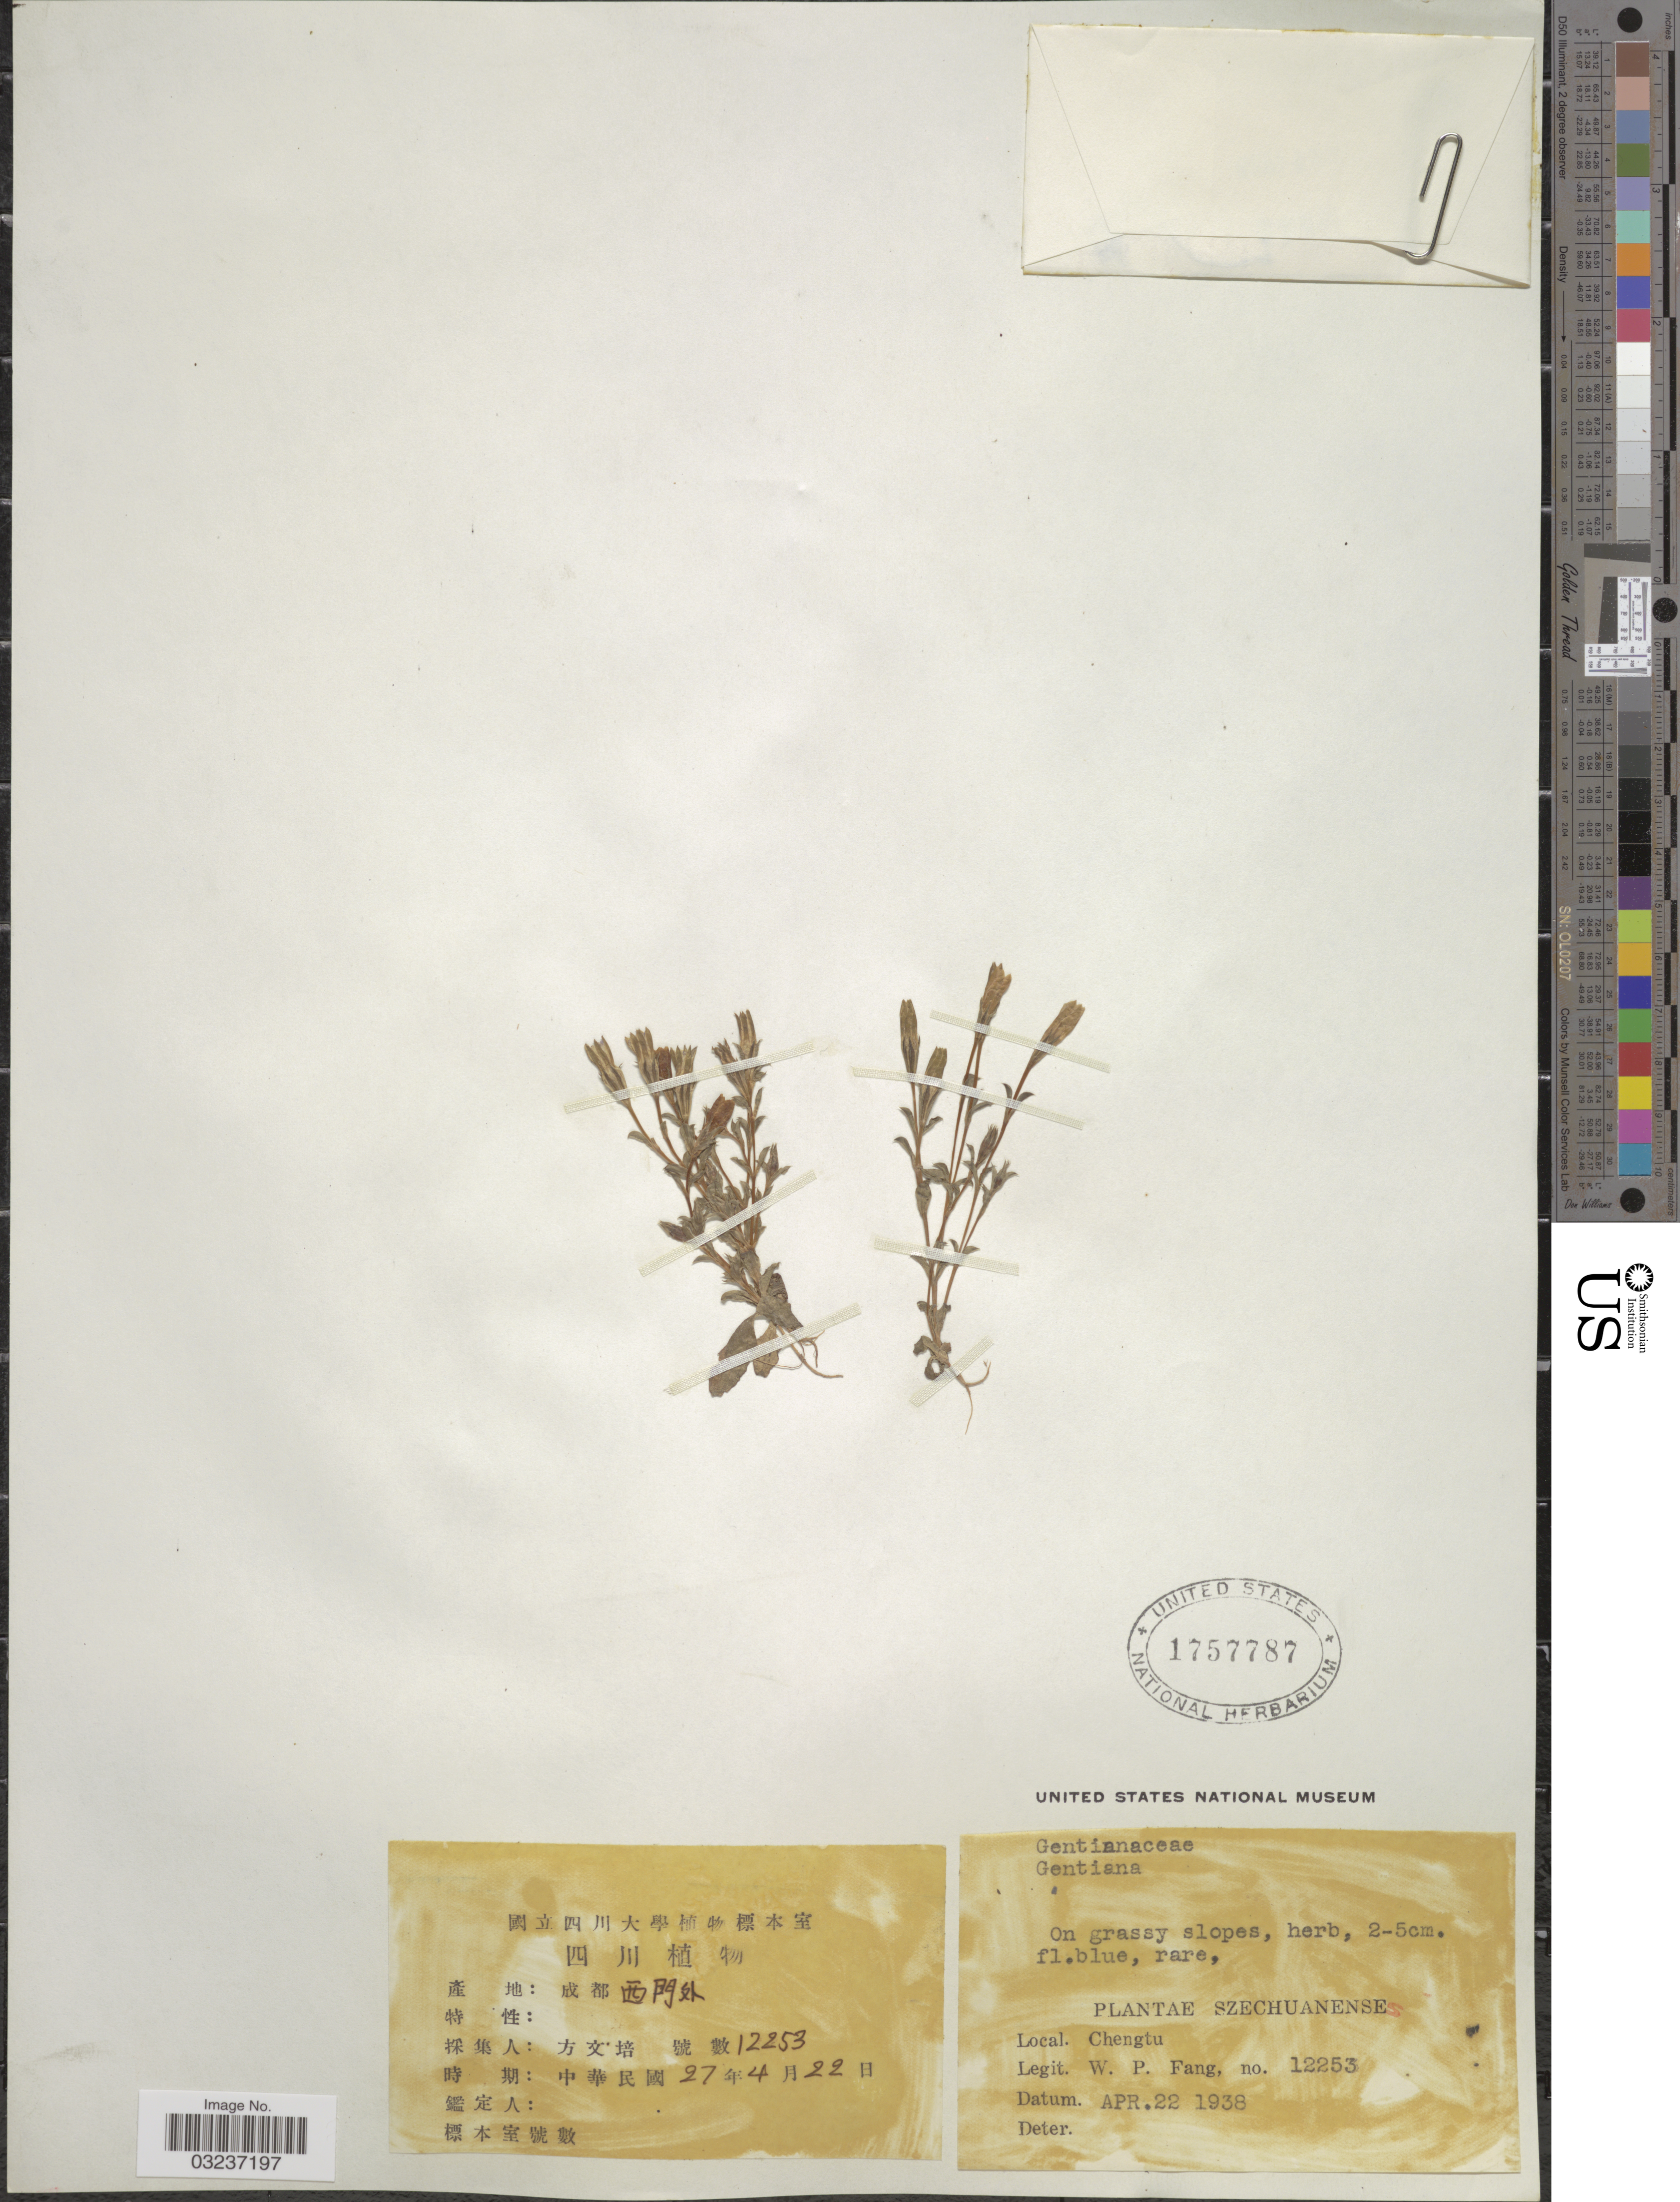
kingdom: Plantae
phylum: Tracheophyta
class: Magnoliopsida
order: Gentianales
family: Gentianaceae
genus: Gentiana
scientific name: Gentiana sp.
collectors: W. P. Fang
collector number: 12253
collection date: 1938-04-22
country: China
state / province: Sichuan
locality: Szechuanense. Chengtu.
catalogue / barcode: US 1757787